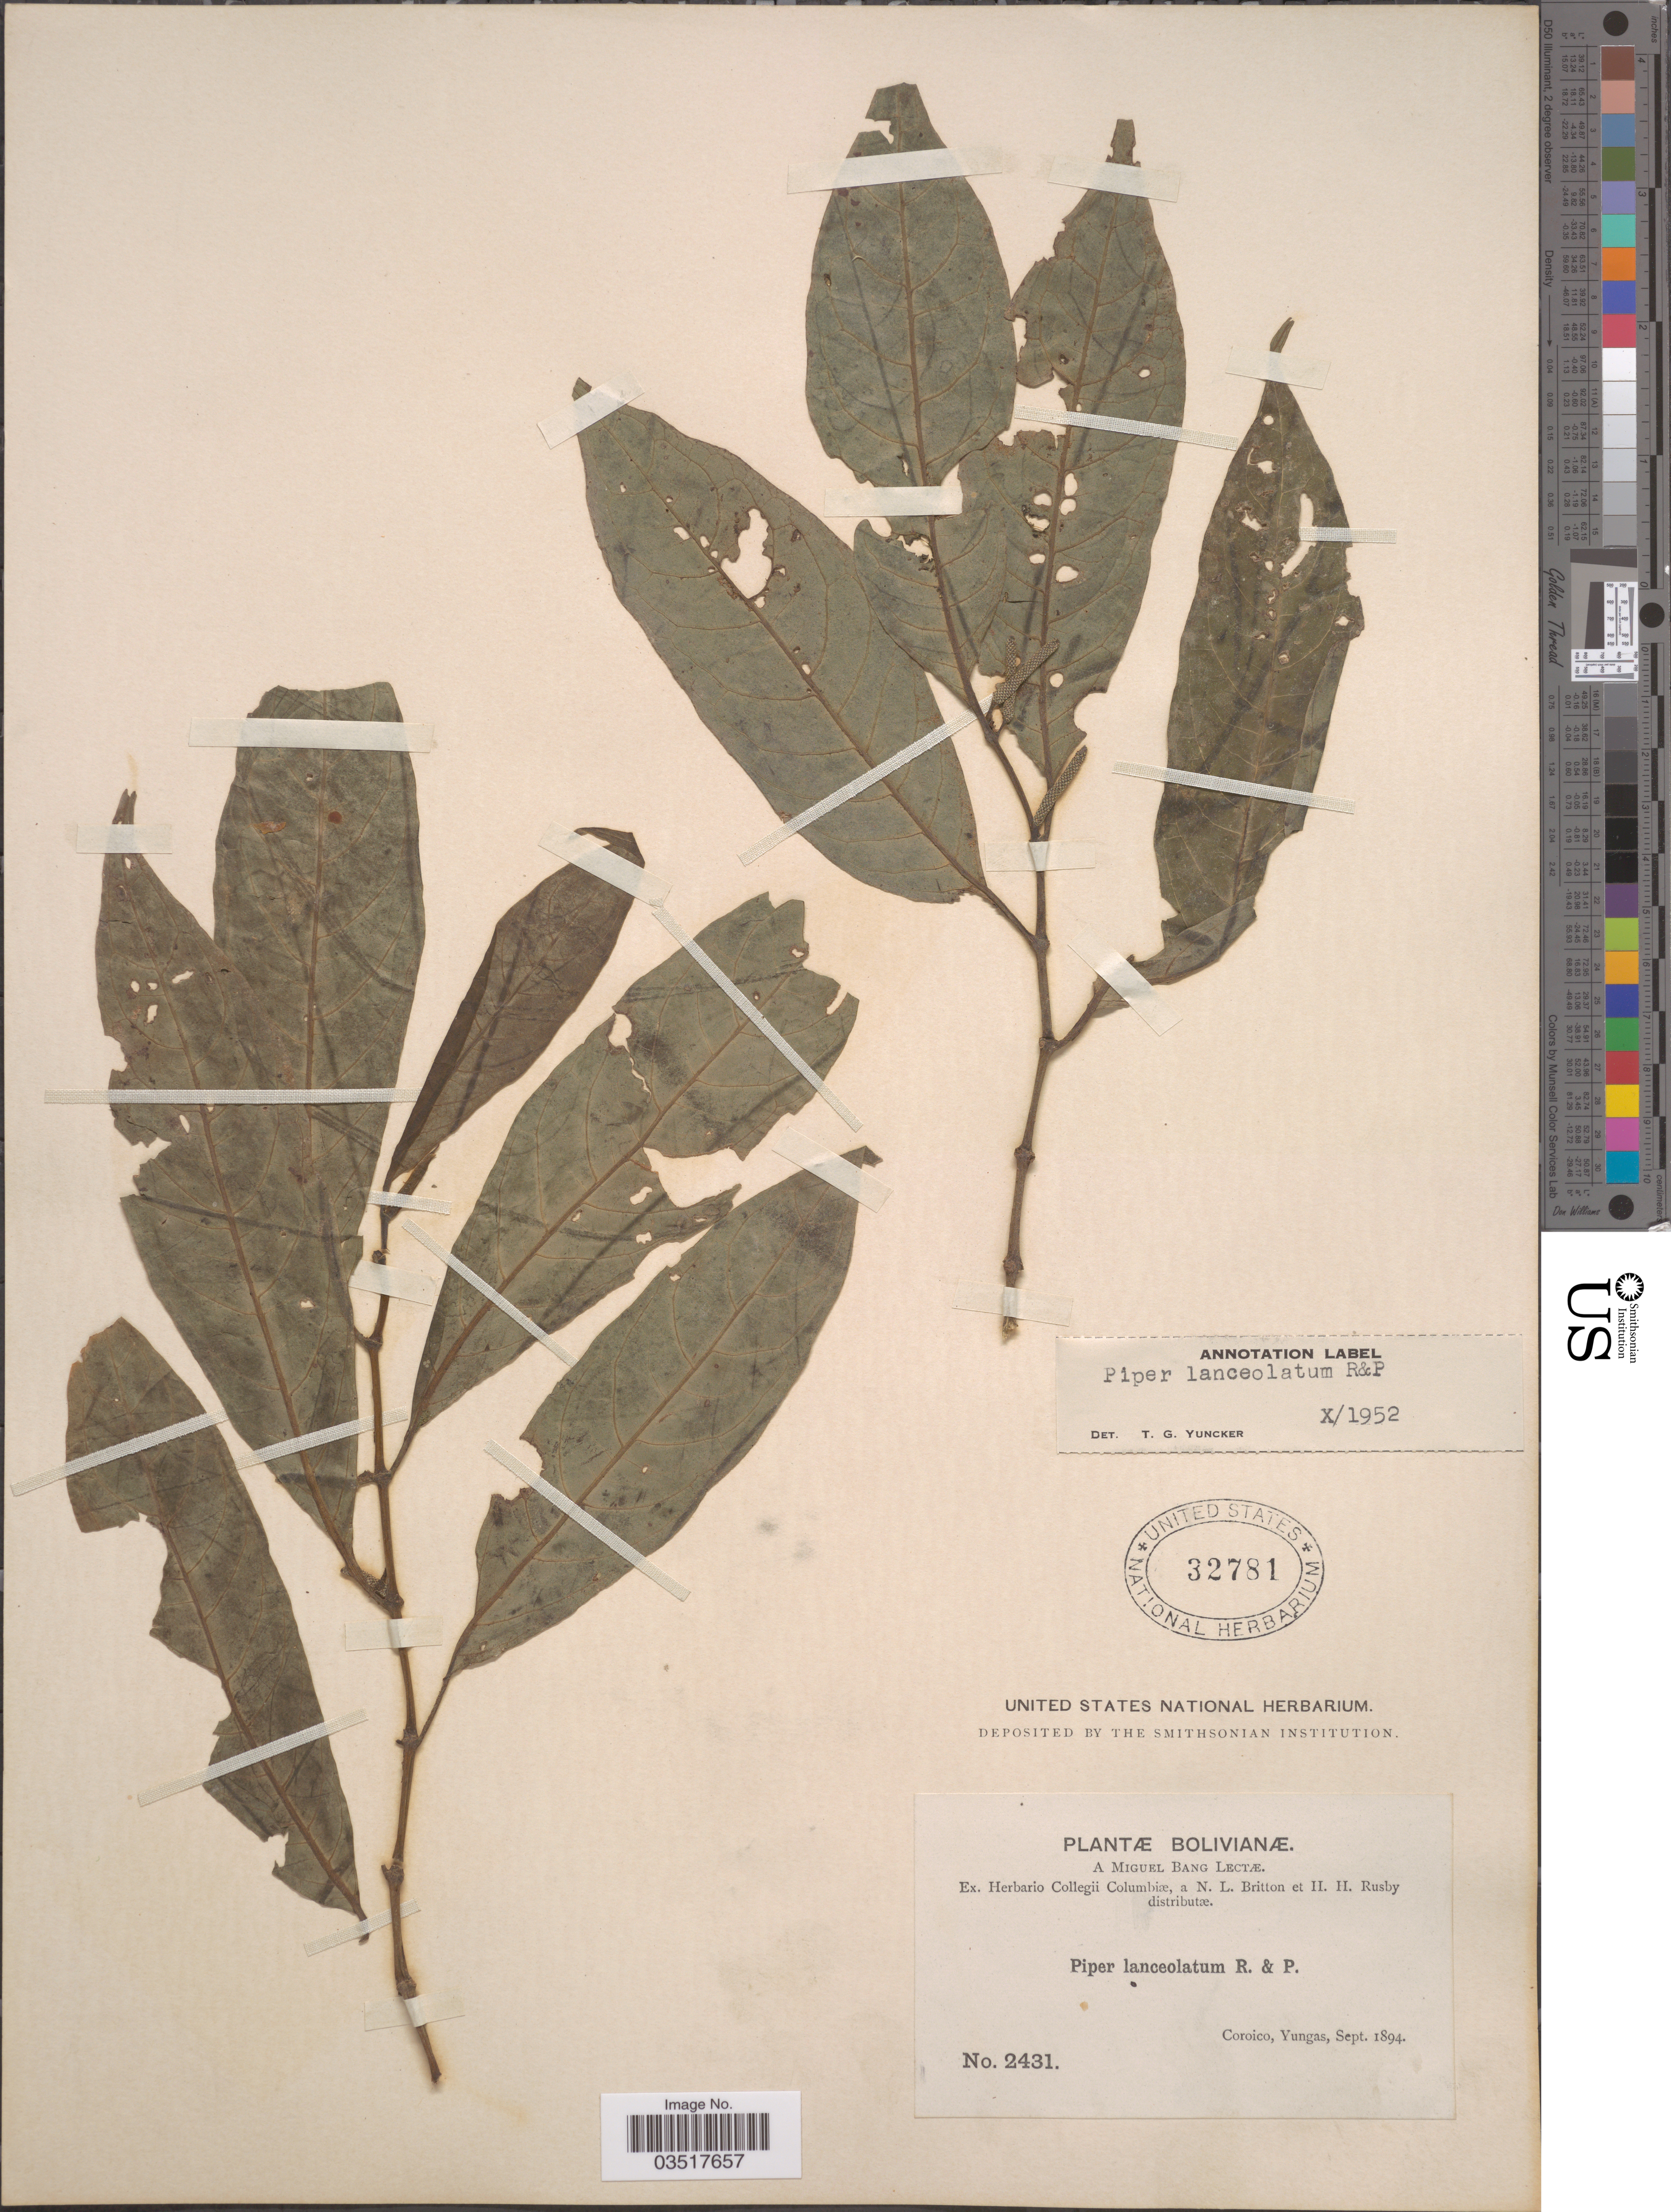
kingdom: Plantae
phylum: Tracheophyta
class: Magnoliopsida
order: Piperales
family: Piperaceae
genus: Piper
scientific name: Piper lanceolatum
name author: Ruiz & Pav.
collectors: M. Bang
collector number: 2431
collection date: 1894-09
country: Bolivia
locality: Coroico, Yungas.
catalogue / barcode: US 32781